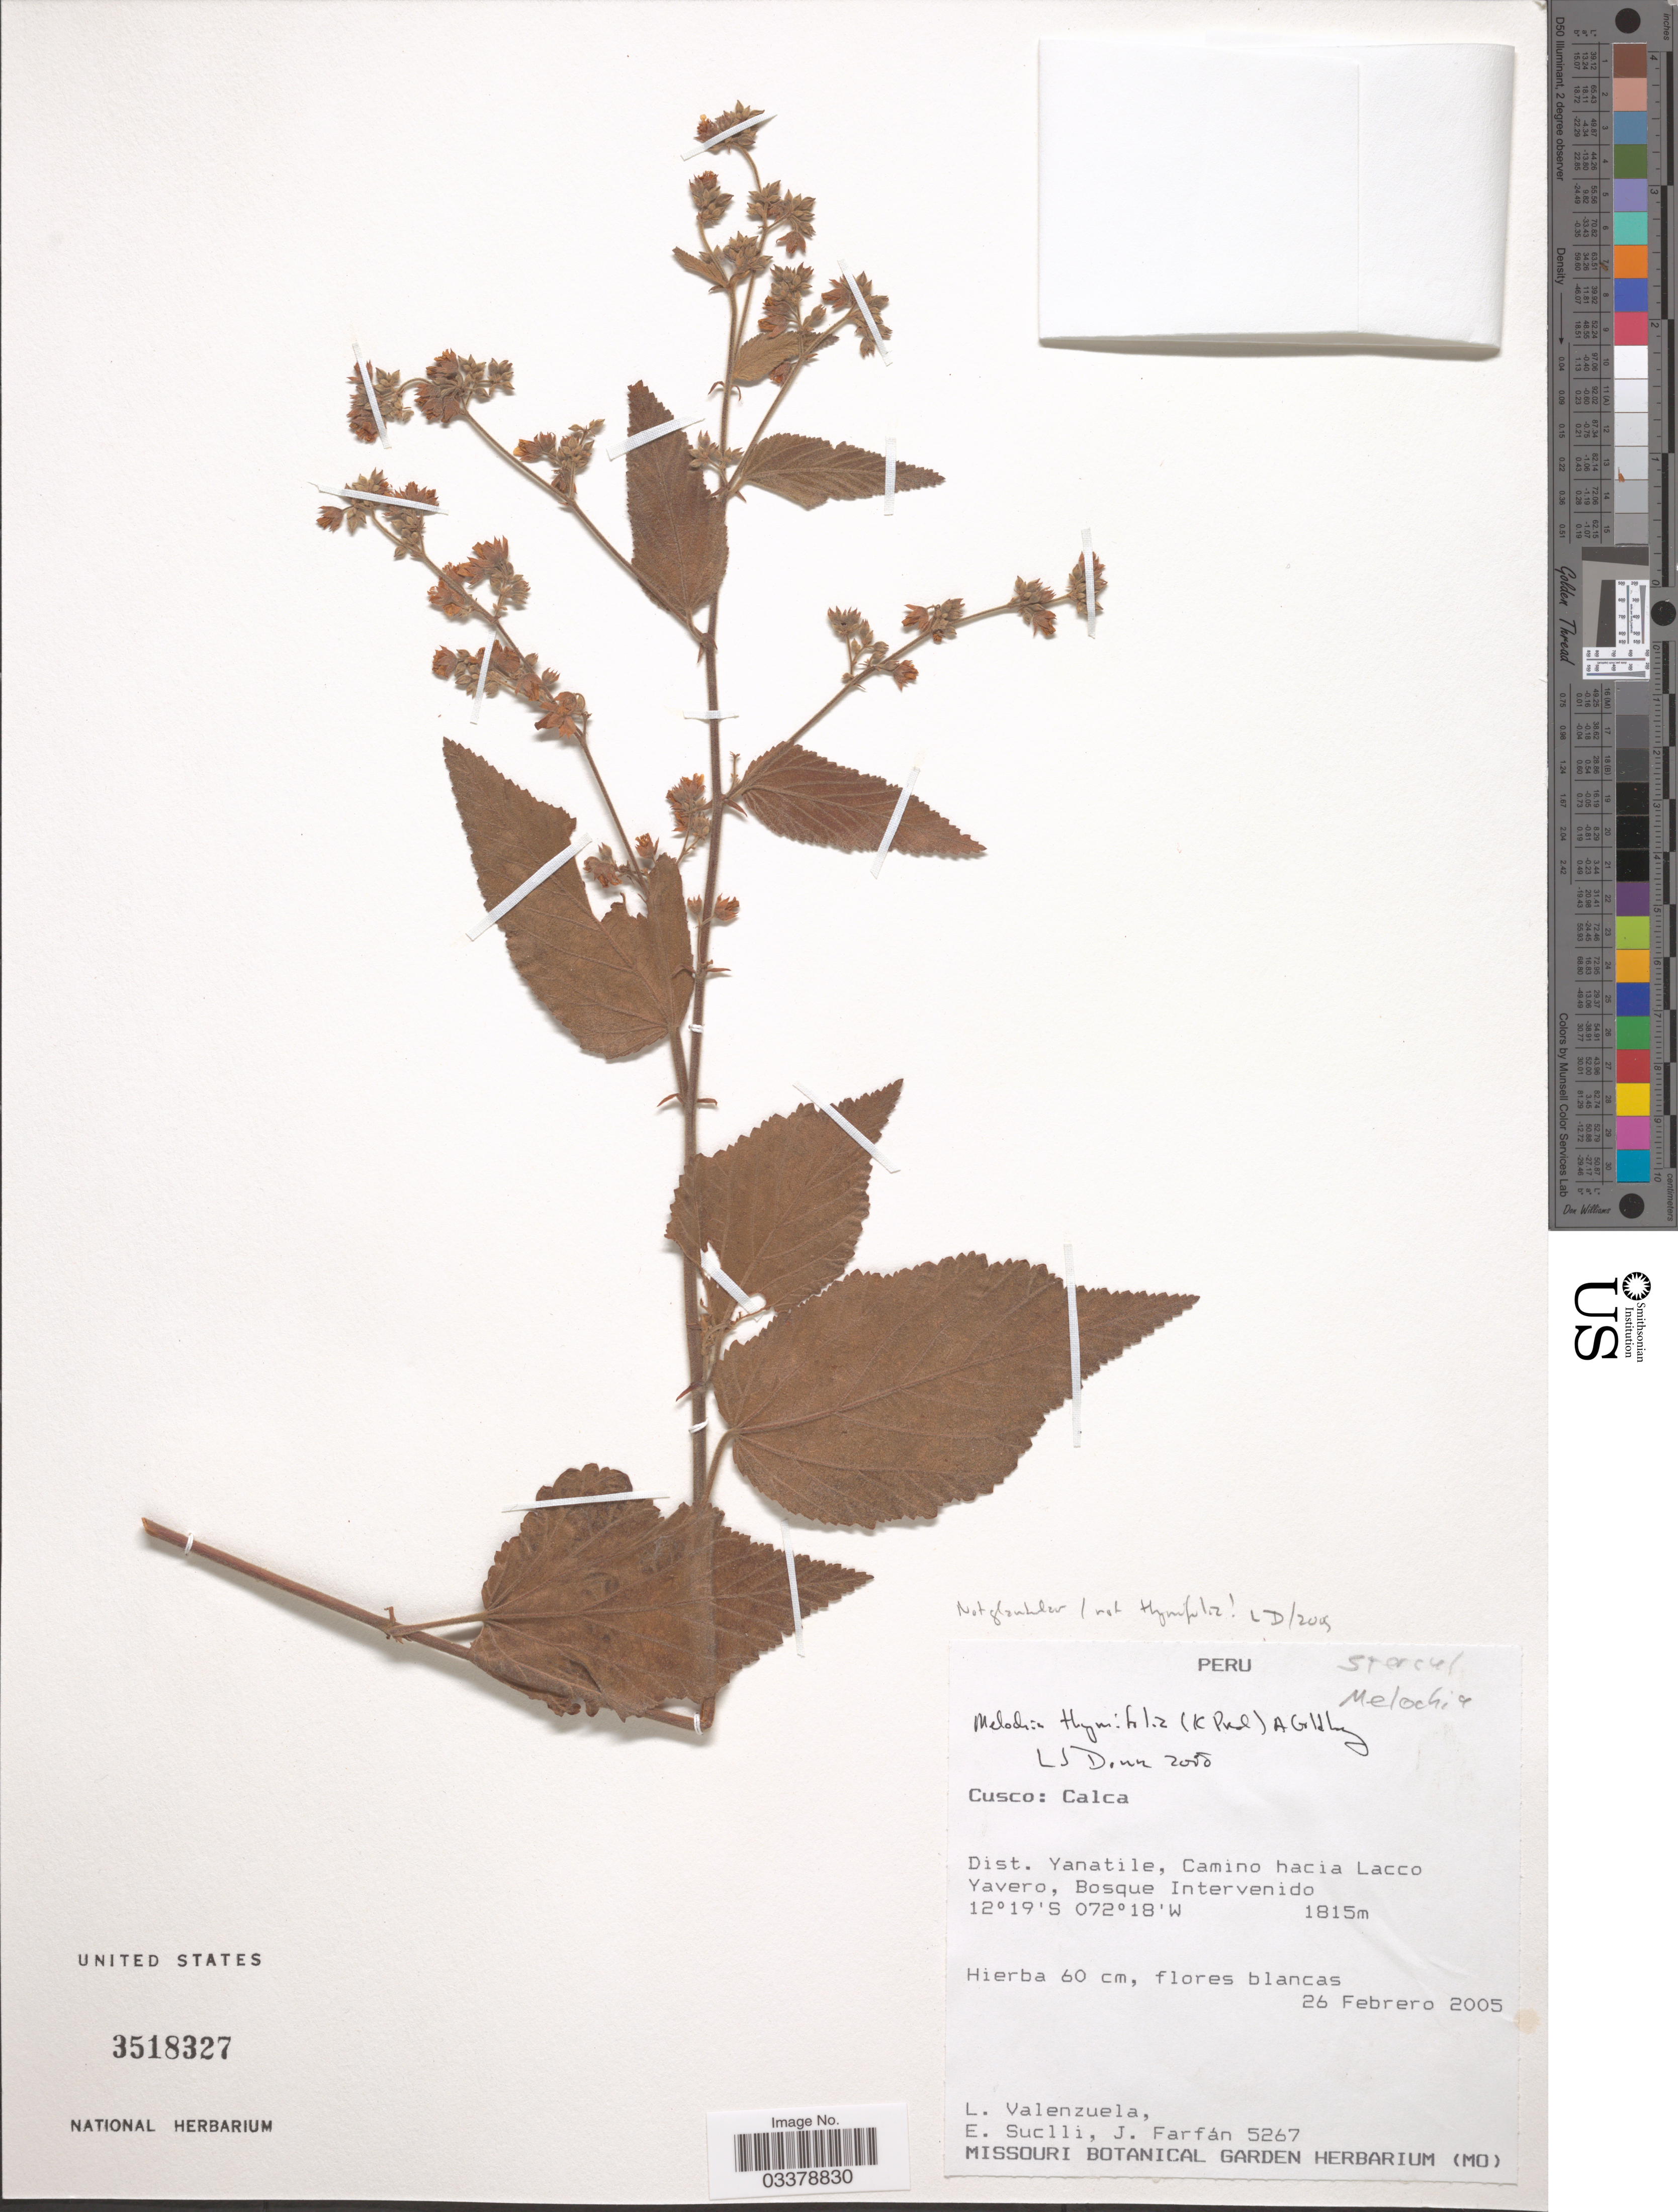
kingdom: Plantae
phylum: Tracheophyta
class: Magnoliopsida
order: Malvales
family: Malvaceae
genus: Melochia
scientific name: Melochia sp.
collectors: L. Valenzuela, E. Suclli & J. Farfán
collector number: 5267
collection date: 2005-02-26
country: Peru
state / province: Cusco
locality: Calca, Dist. Yanatile, Camino hacia Lacco Yavero, Bosque Intervenido.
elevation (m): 1815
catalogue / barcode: US 3518327